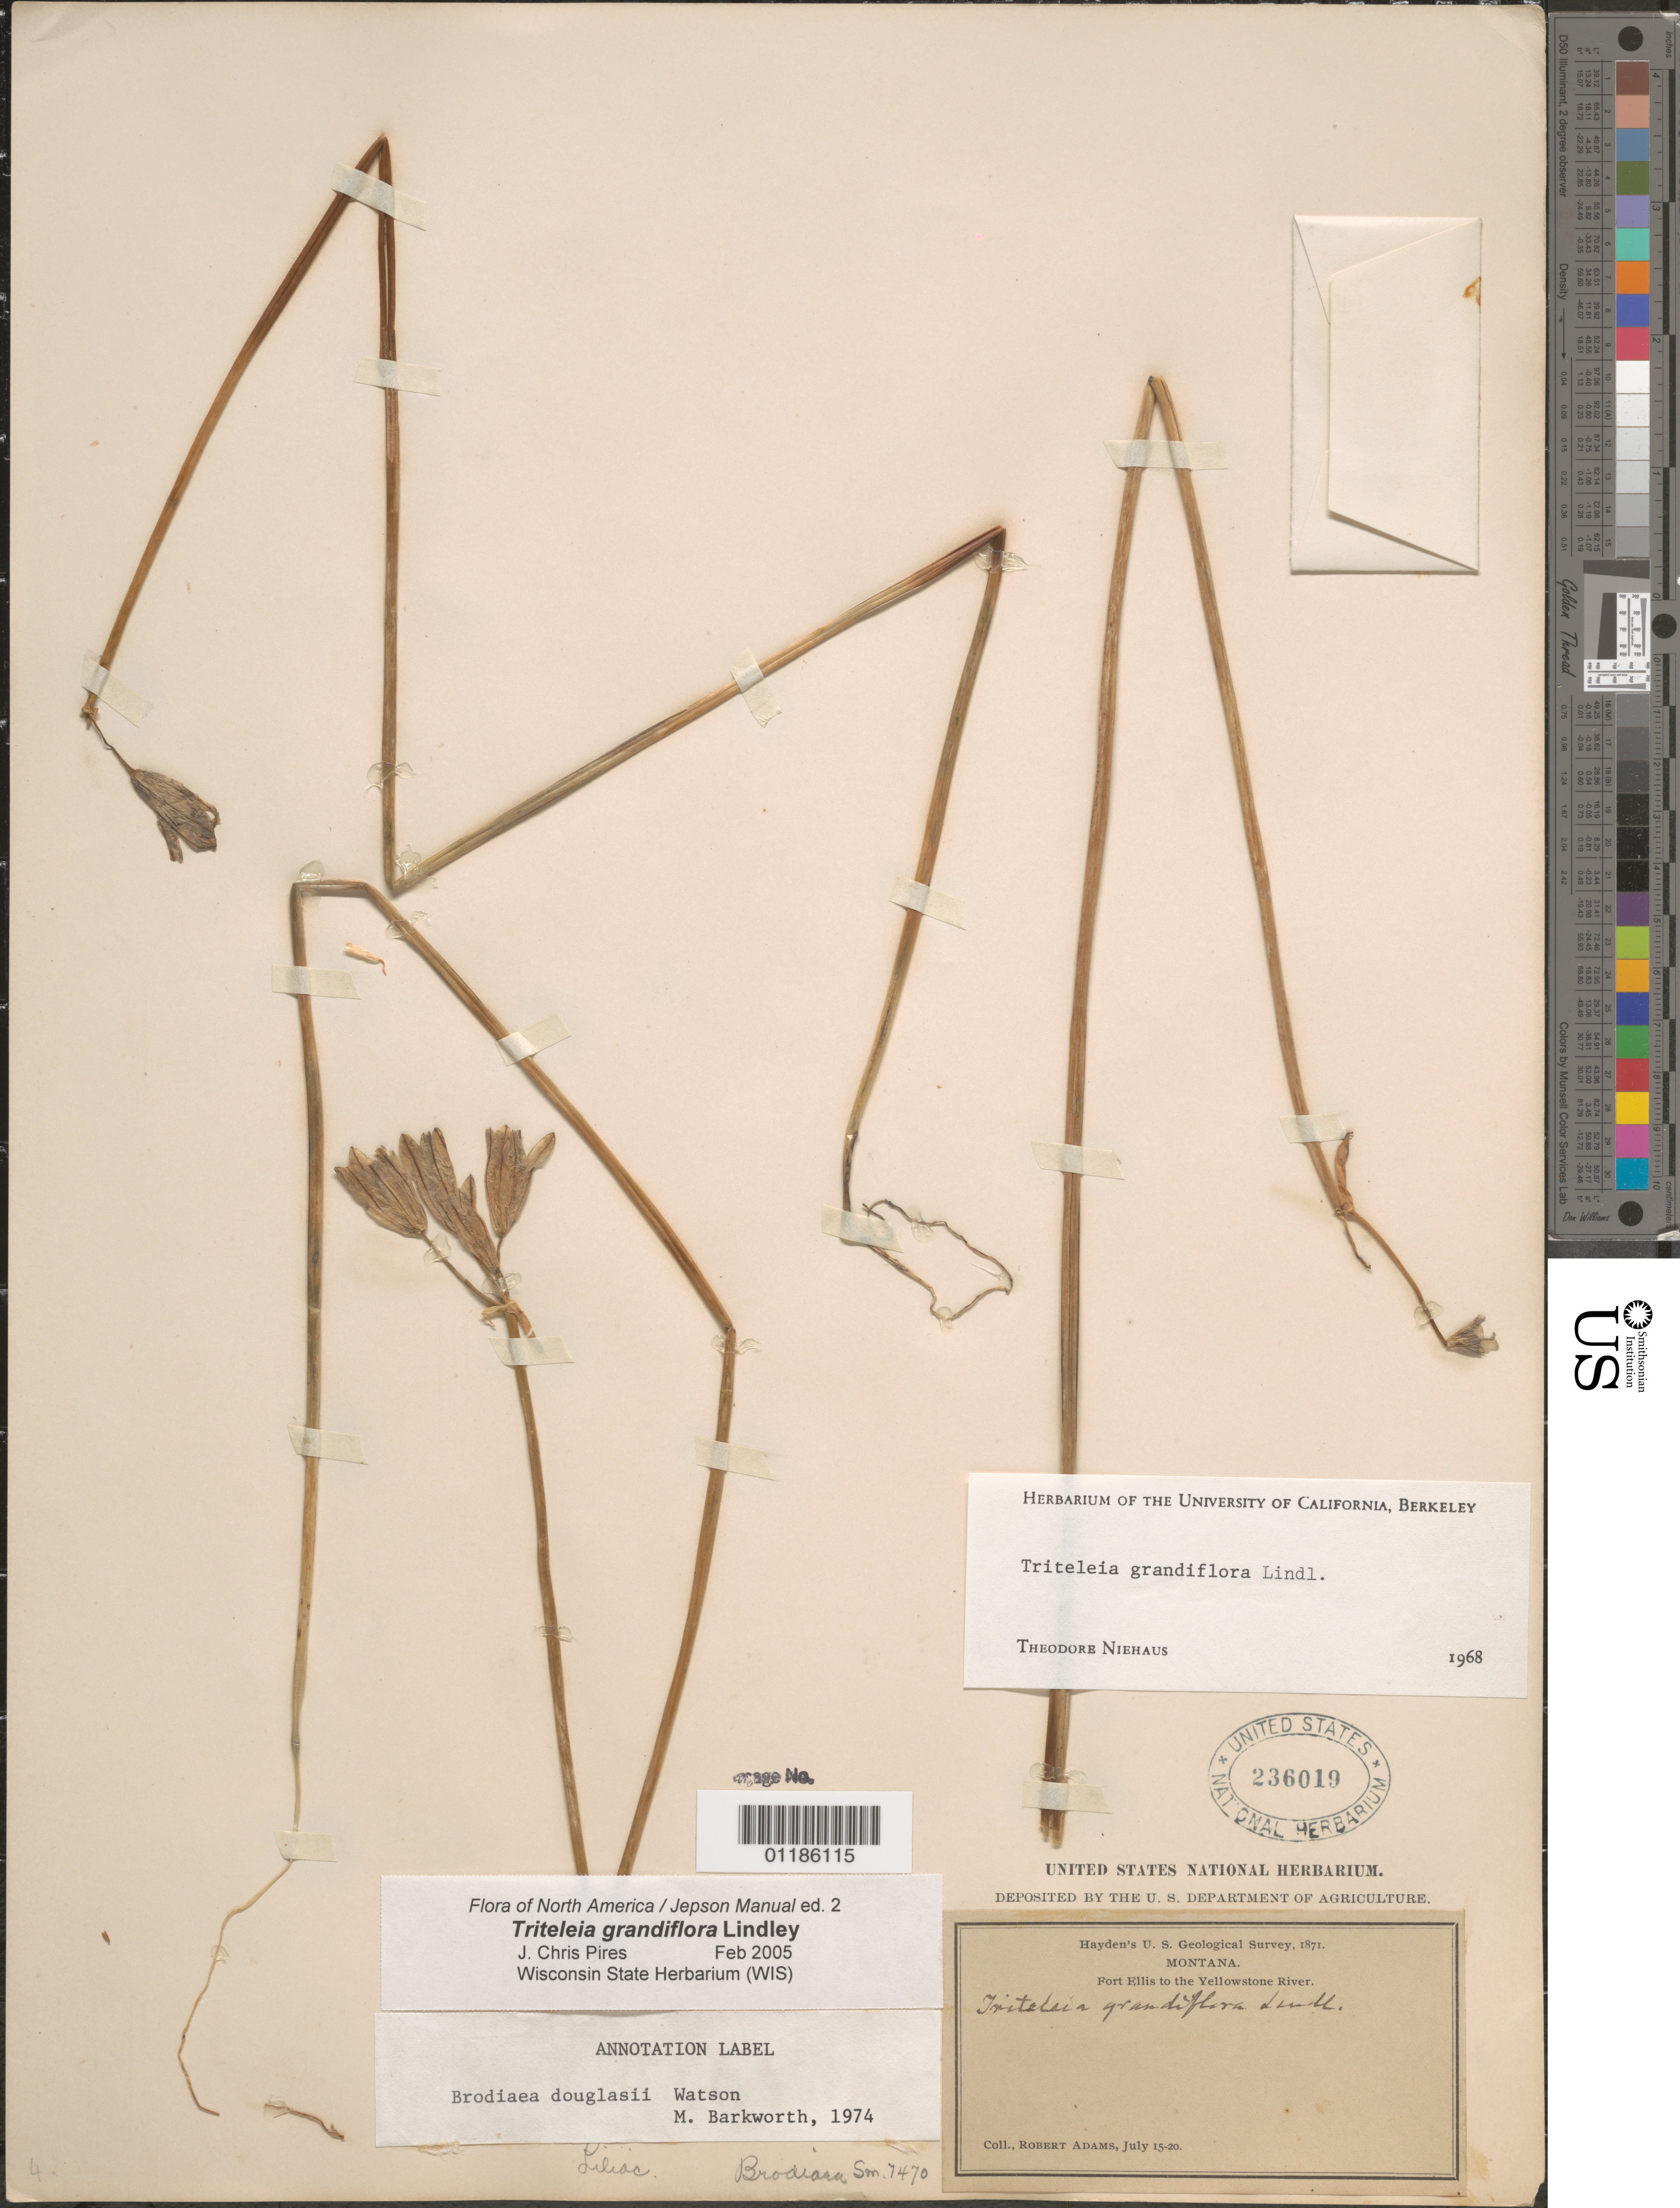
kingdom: Plantae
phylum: Tracheophyta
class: Liliopsida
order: Asparagales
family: Asparagaceae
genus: Triteleia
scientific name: Triteleia grandiflora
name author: Lindl.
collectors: R. Adams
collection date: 1871-07-15/1871-07-20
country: United States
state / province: Montana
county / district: Gallatin / Park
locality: Fort Ellis to the Yellowstone River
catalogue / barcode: US 236019